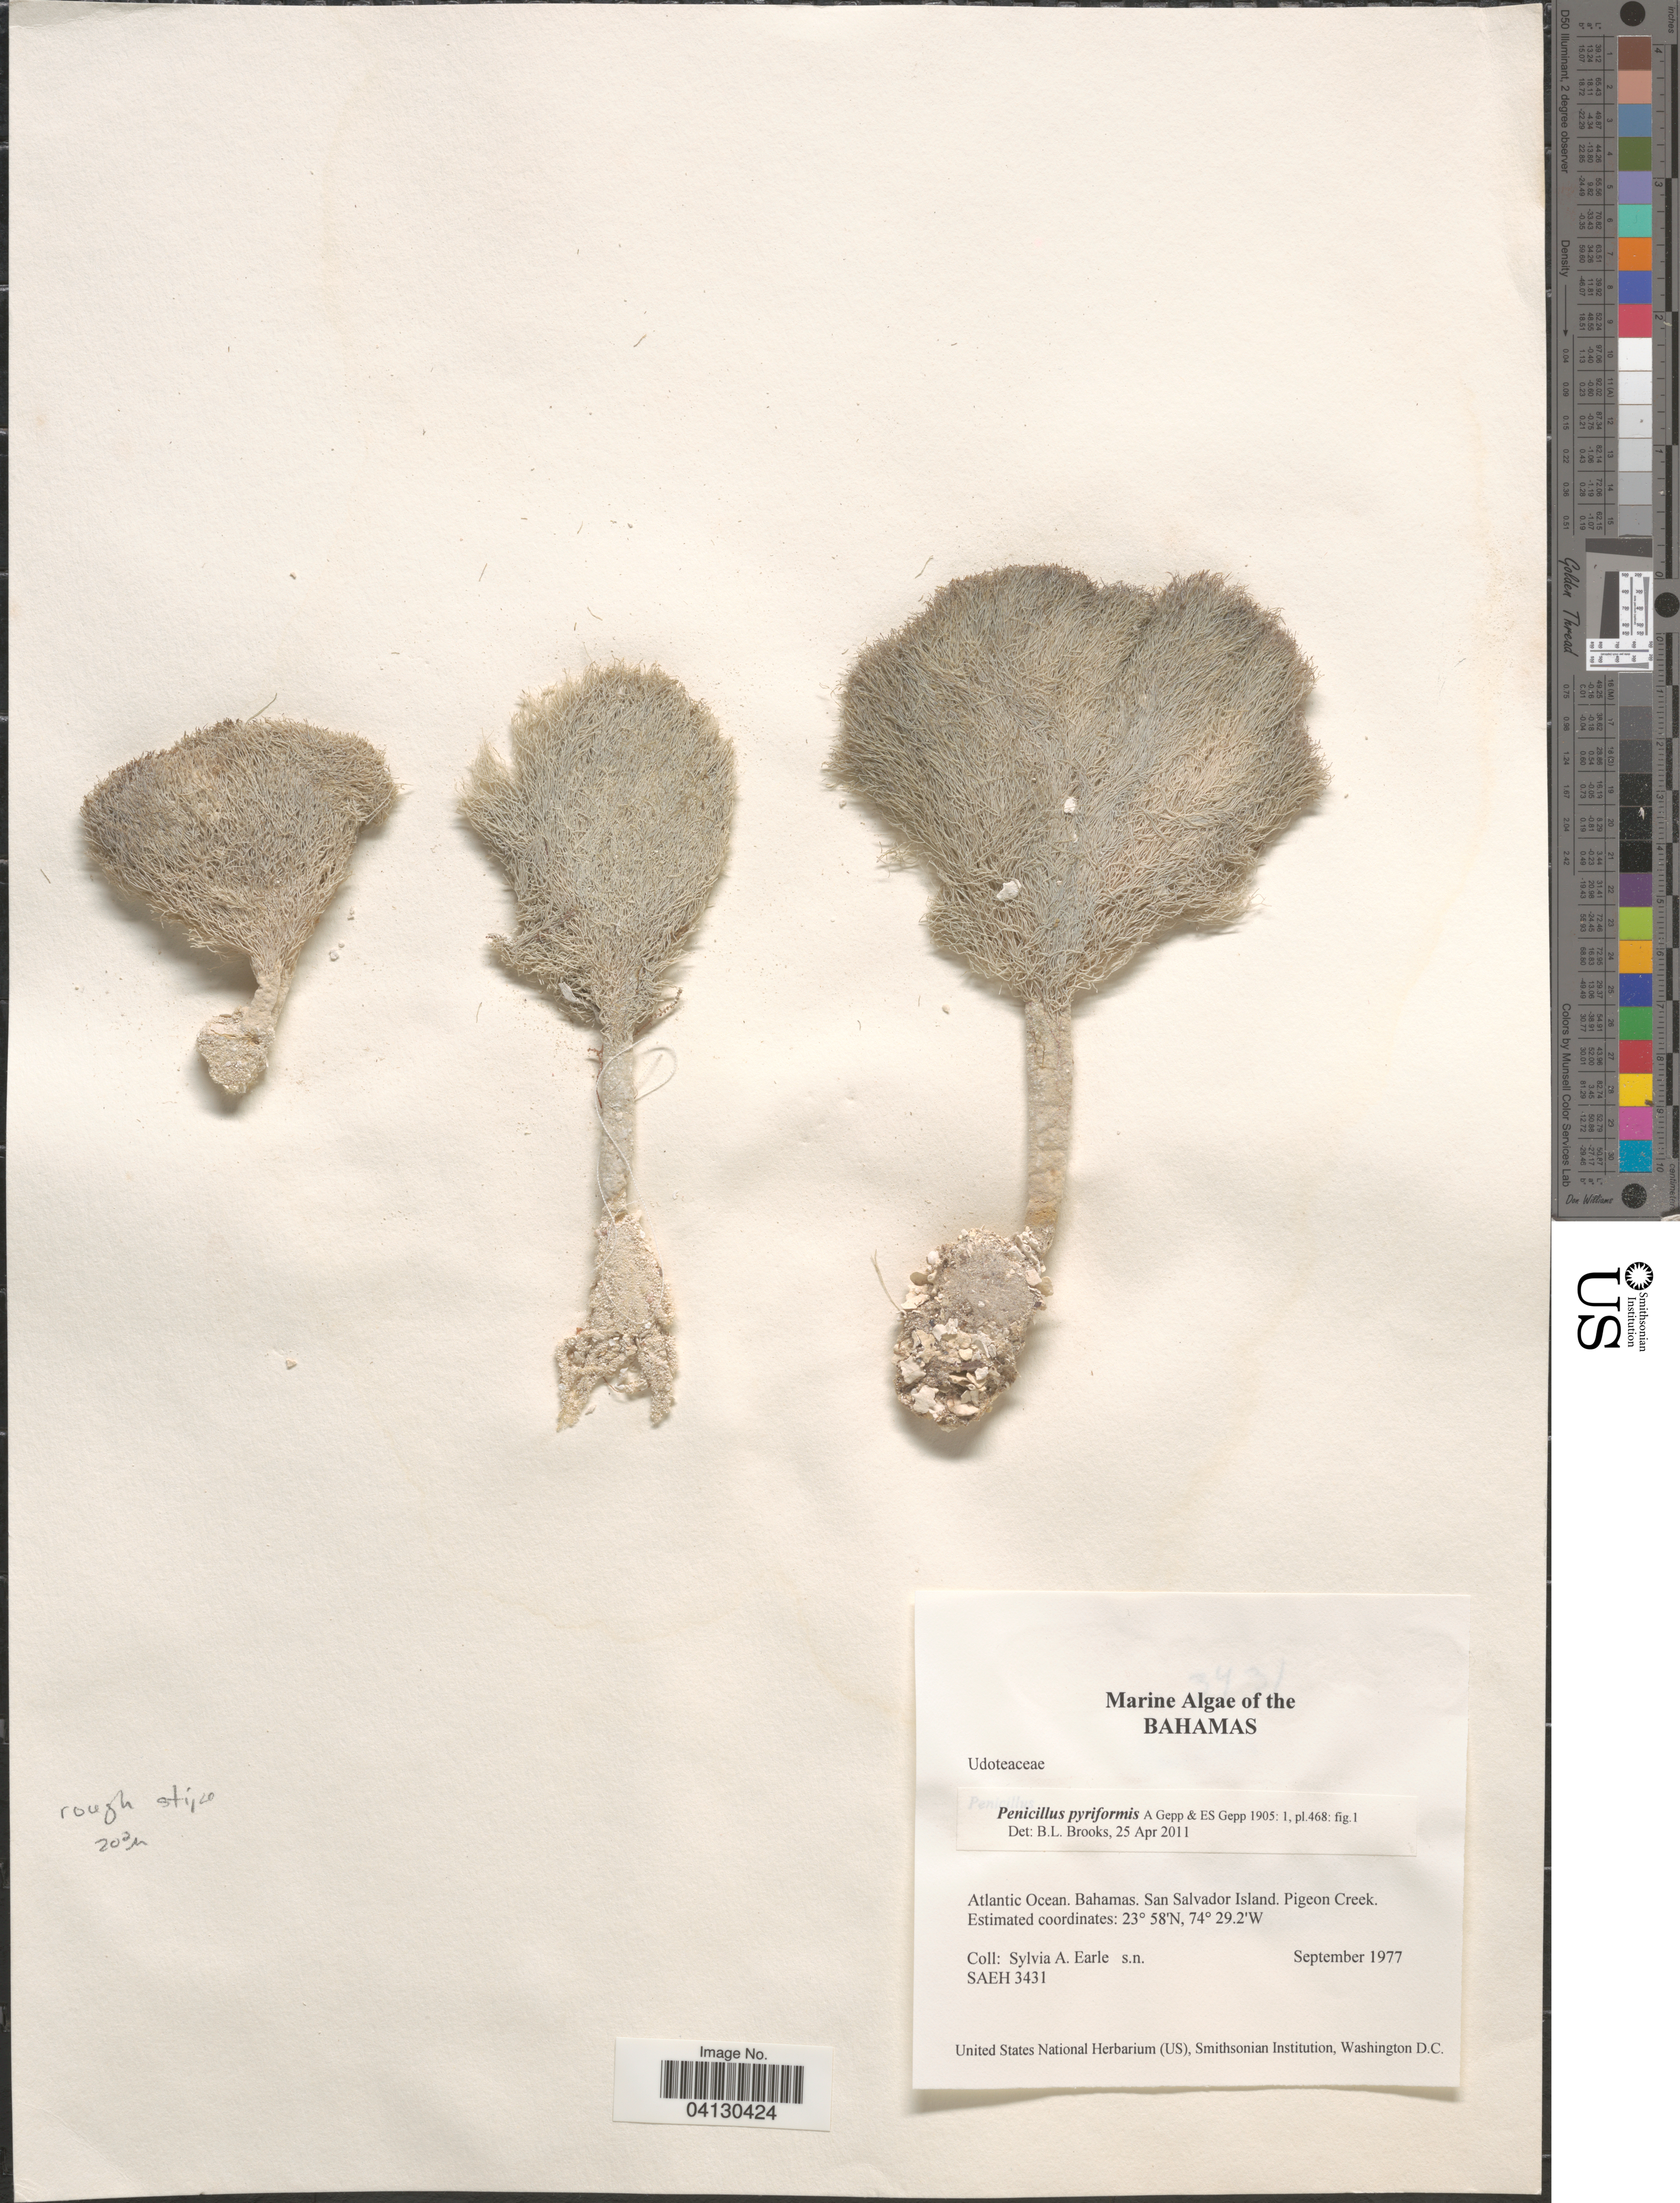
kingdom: Plantae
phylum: Chlorophyta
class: Ulvophyceae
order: Bryopsidales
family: Udoteaceae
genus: Penicillus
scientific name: Penicillus pyriformis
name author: A. Gepp & E. Gepp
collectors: S. A. Earle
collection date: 1977-09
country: Bahamas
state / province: San Salvador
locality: Atlantic Ocean. San Salvador Island. Pigeon Creek.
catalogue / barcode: US 329010